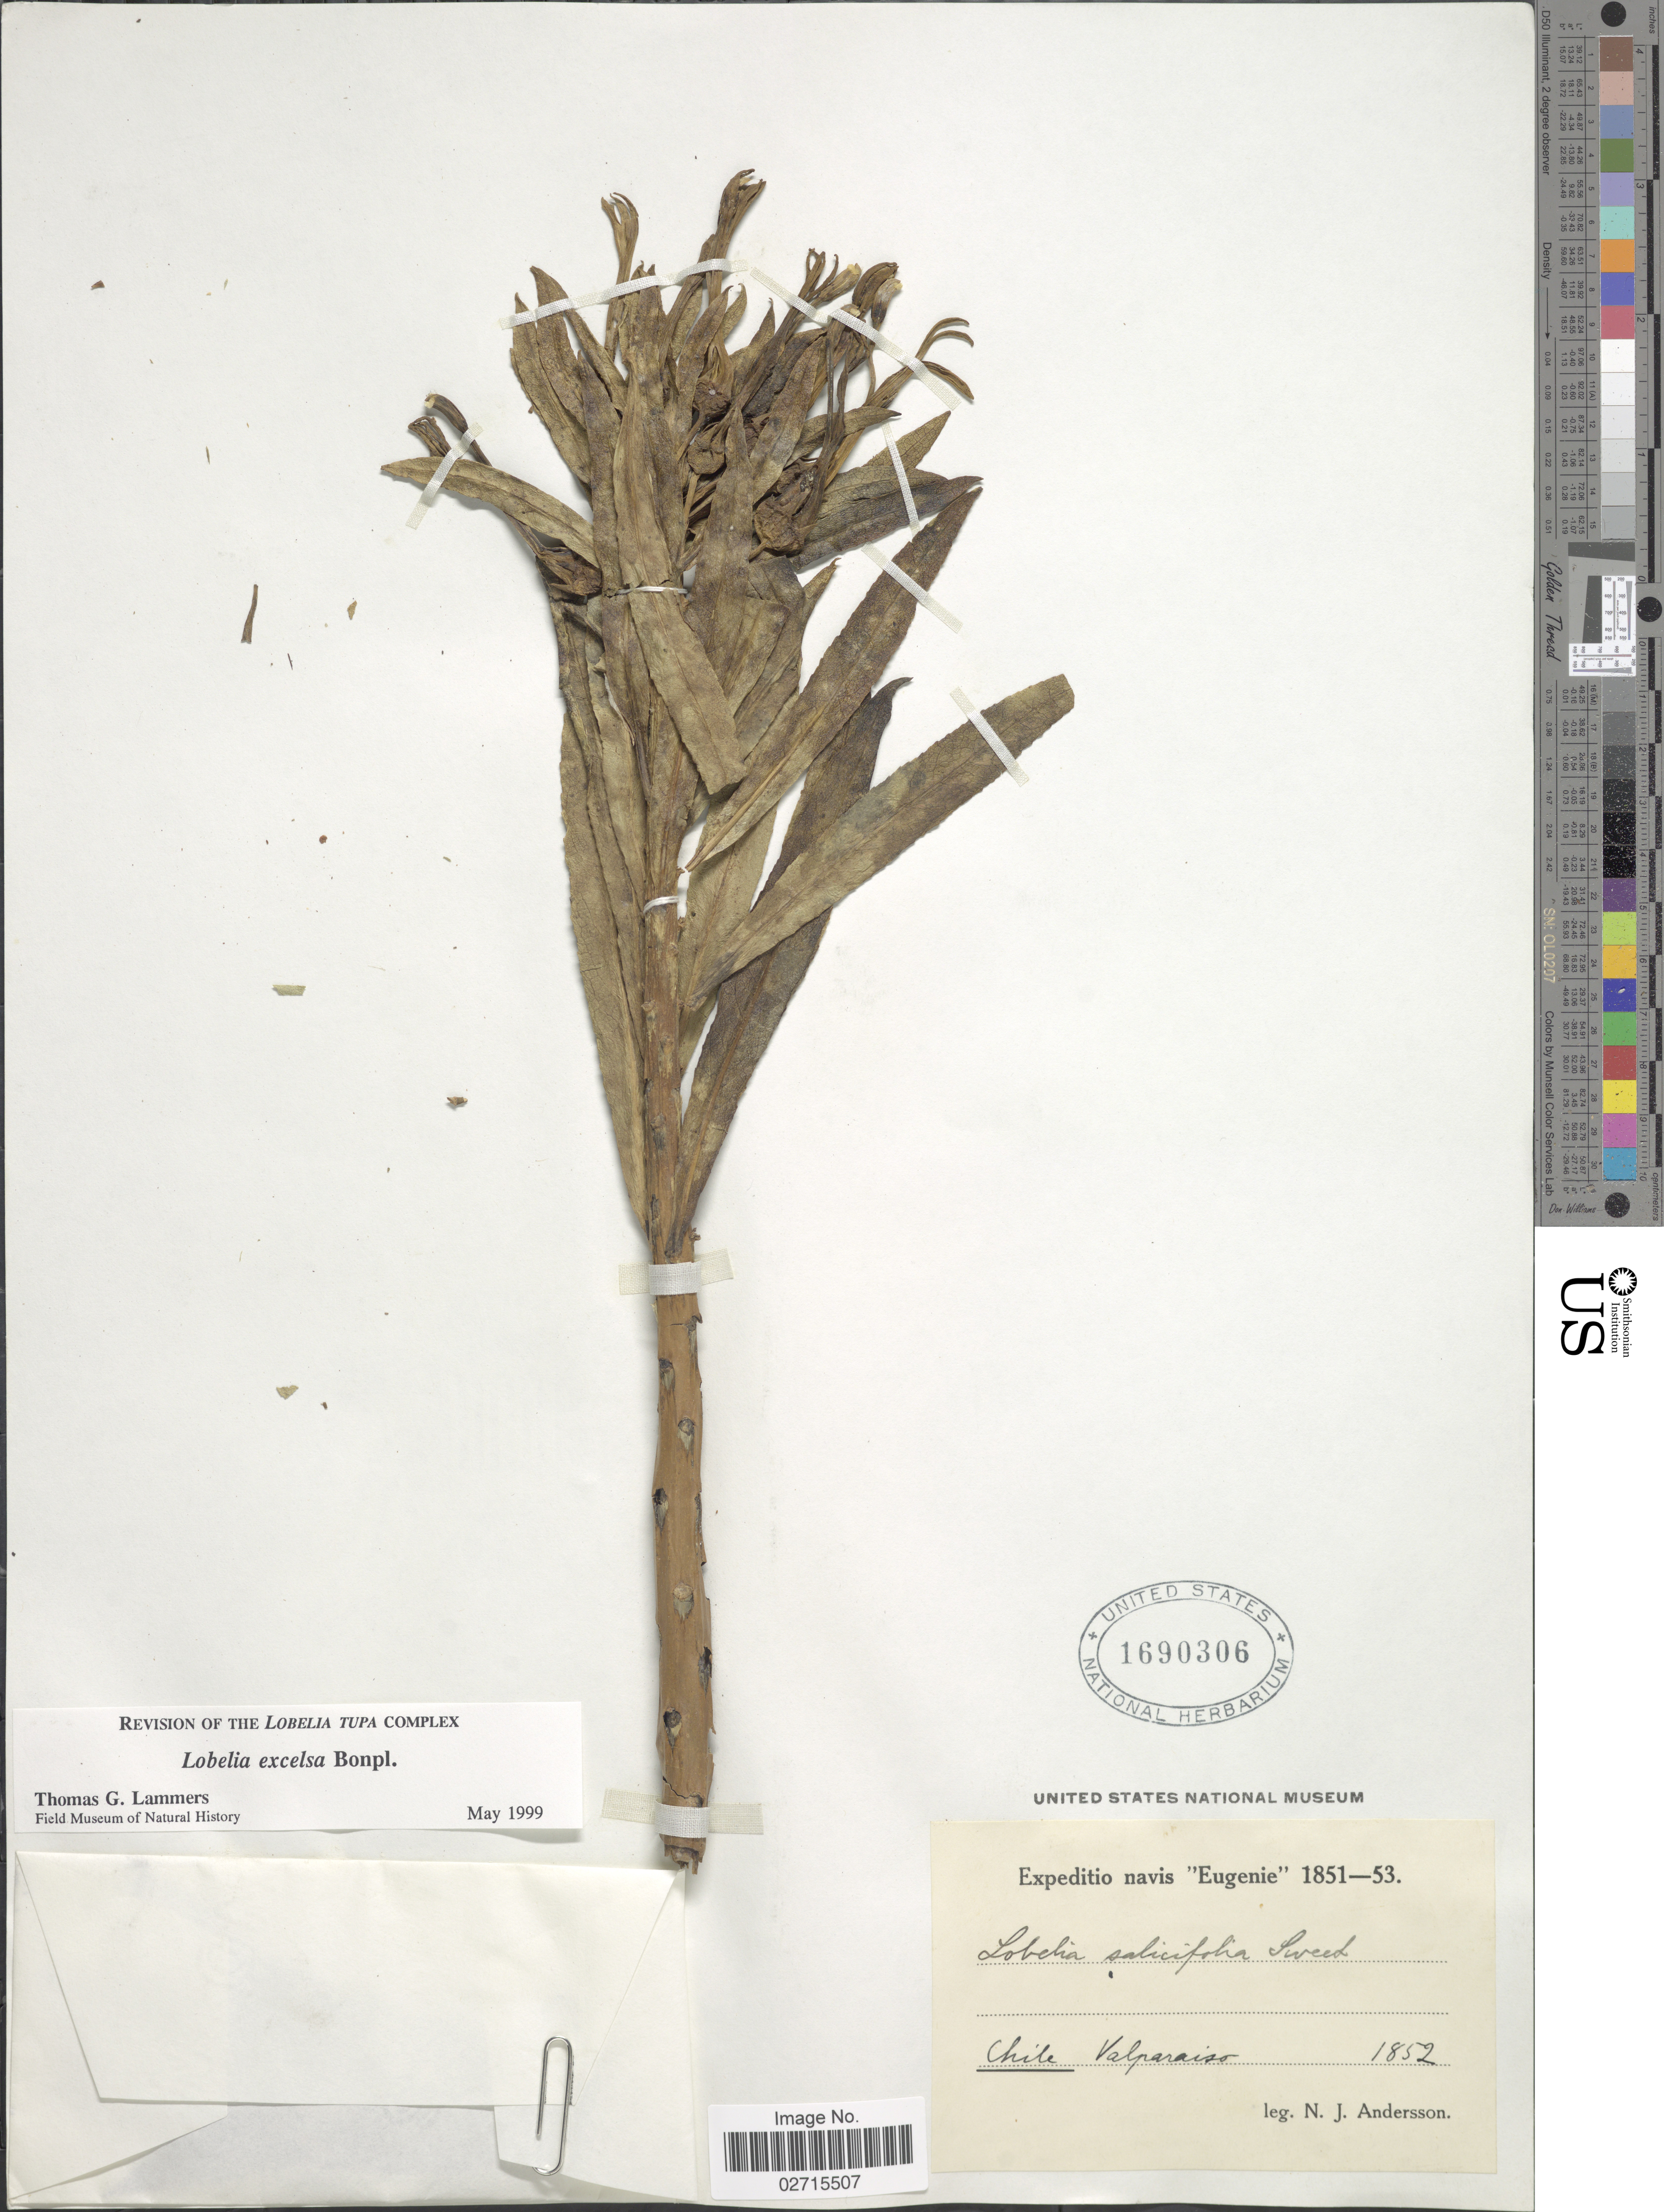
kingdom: Plantae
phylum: Tracheophyta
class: Magnoliopsida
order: Asterales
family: Campanulaceae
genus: Lobelia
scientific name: Lobelia excelsa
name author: L.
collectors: N. J. Andersson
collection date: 1852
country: Chile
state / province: Valparaíso (V)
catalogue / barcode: US 1690306